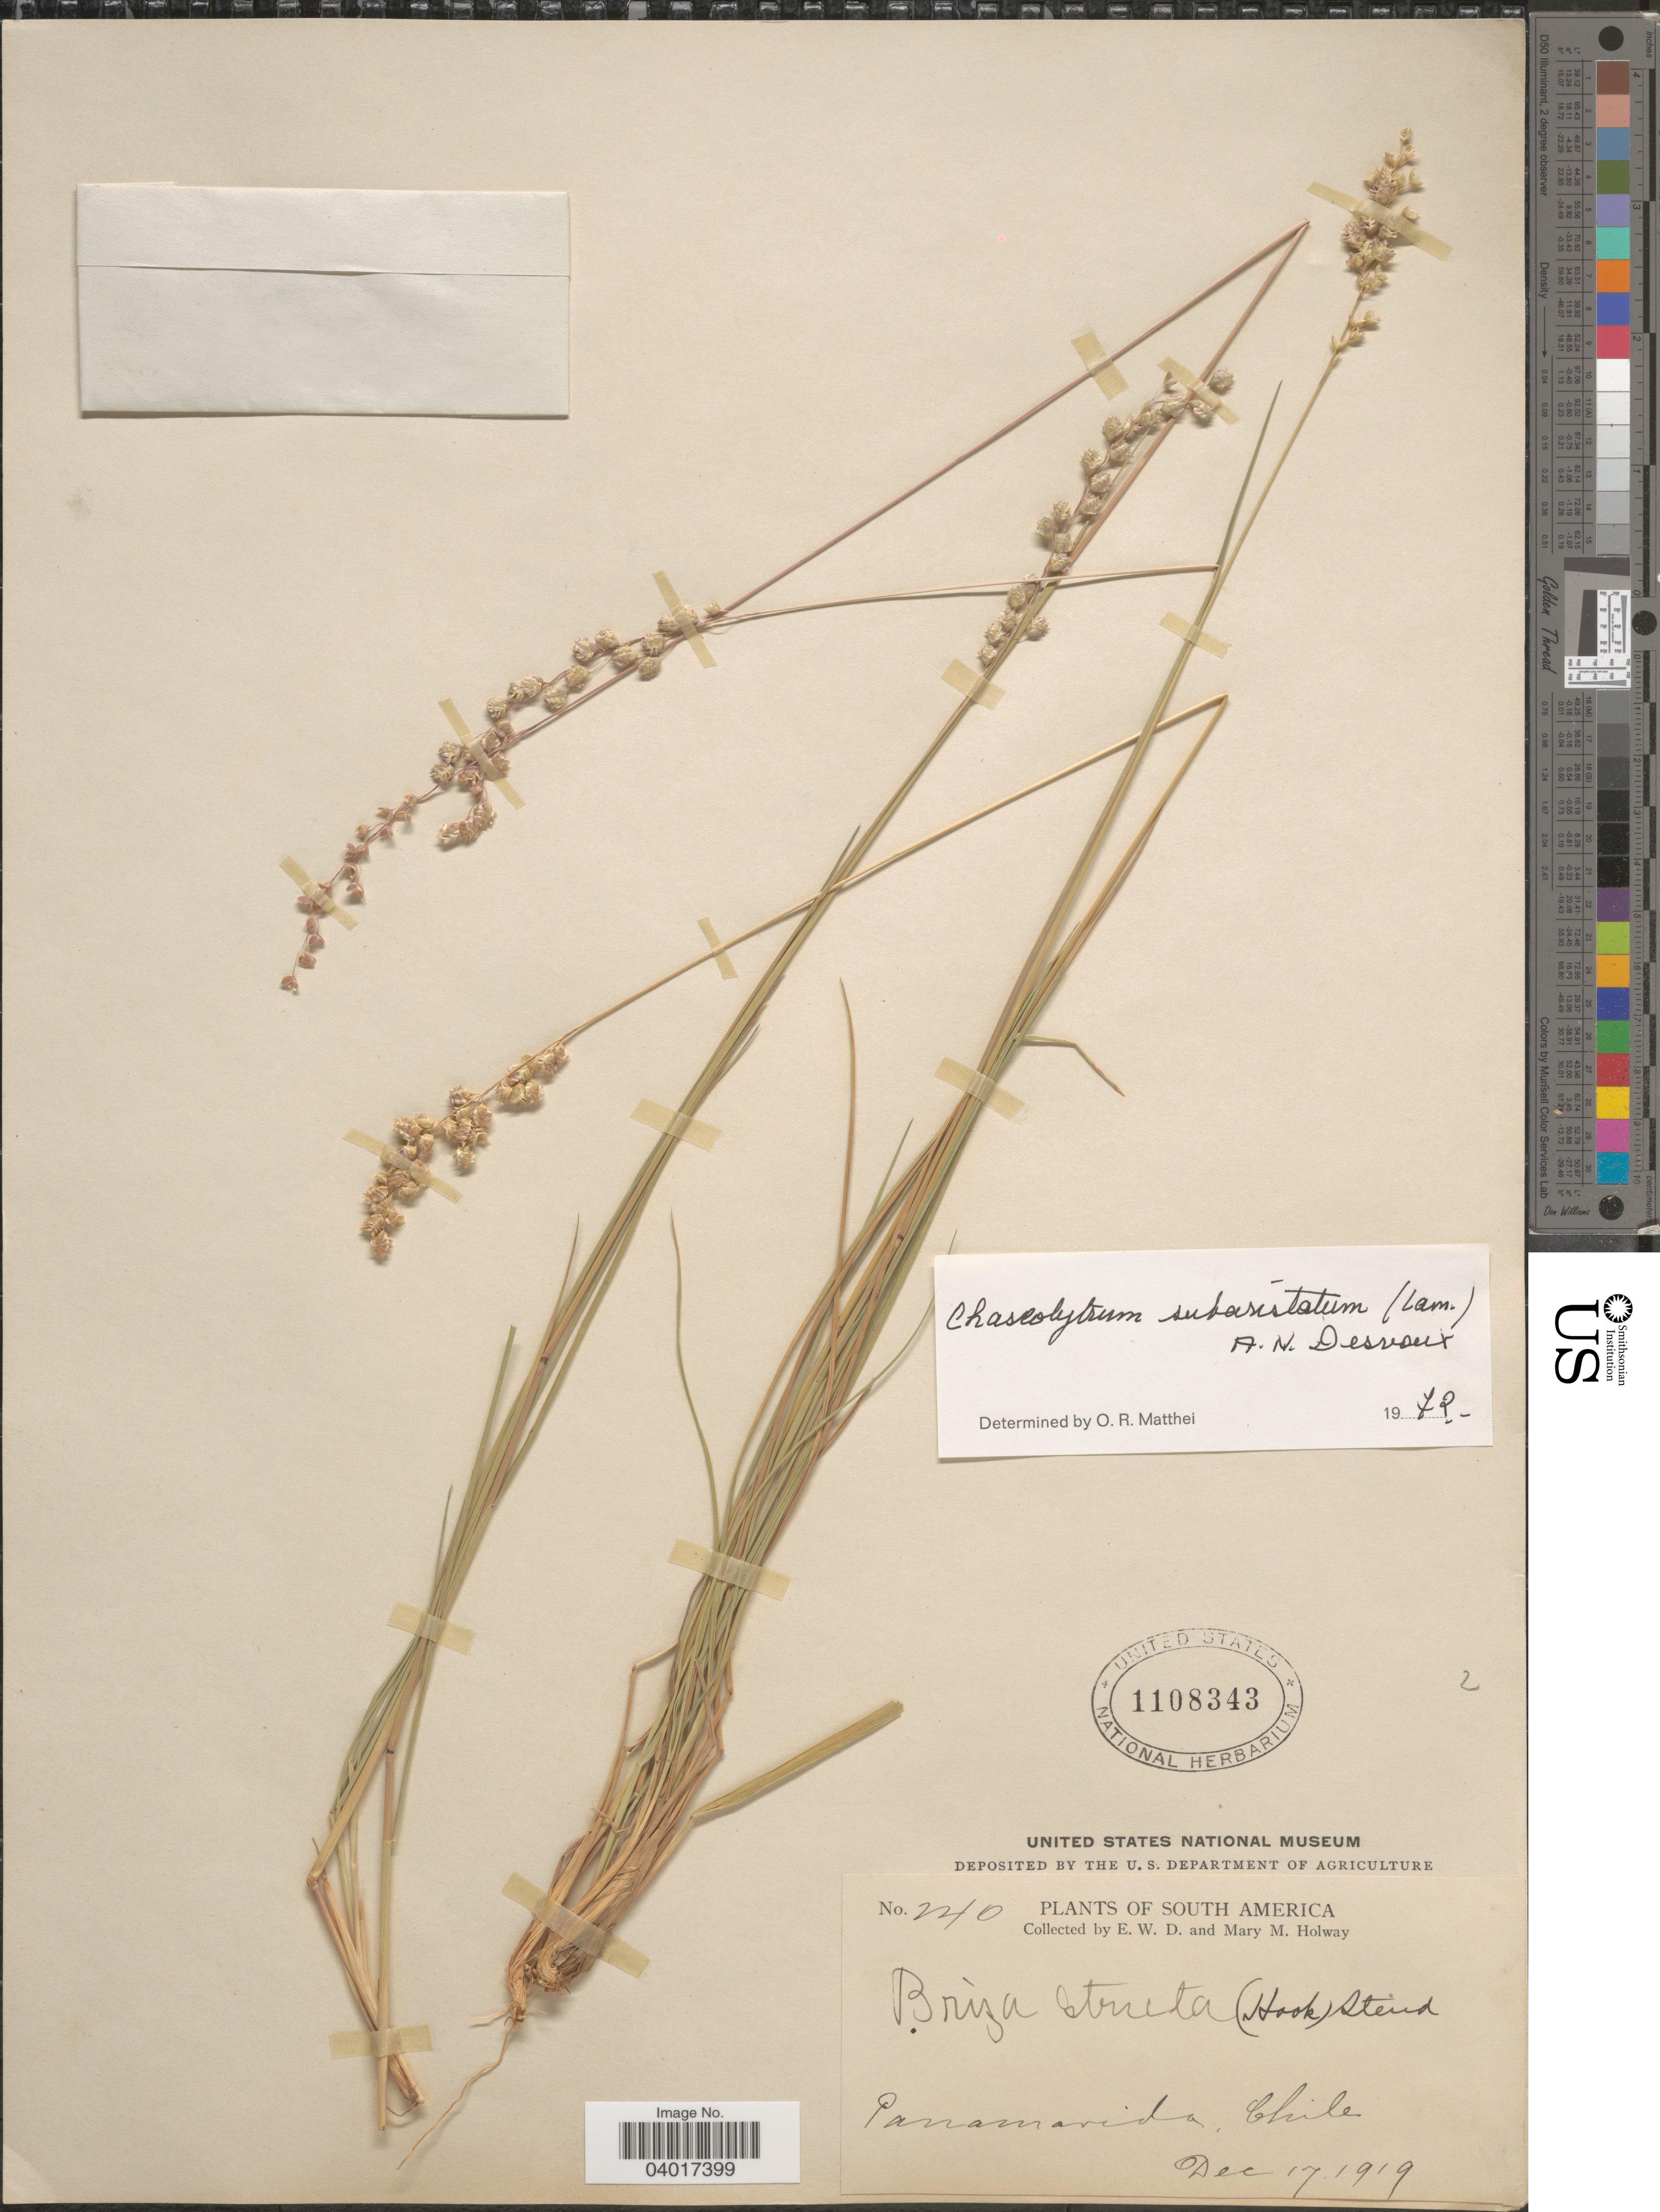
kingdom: Plantae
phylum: Tracheophyta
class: Liliopsida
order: Poales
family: Poaceae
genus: Chascolytrum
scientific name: Chascolytrum subaristatum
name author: (Lam.) Desv.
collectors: E. W. D. Holway & M. M. Holway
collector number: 240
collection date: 1919-12-17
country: Chile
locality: Panamarida.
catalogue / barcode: US 1108343